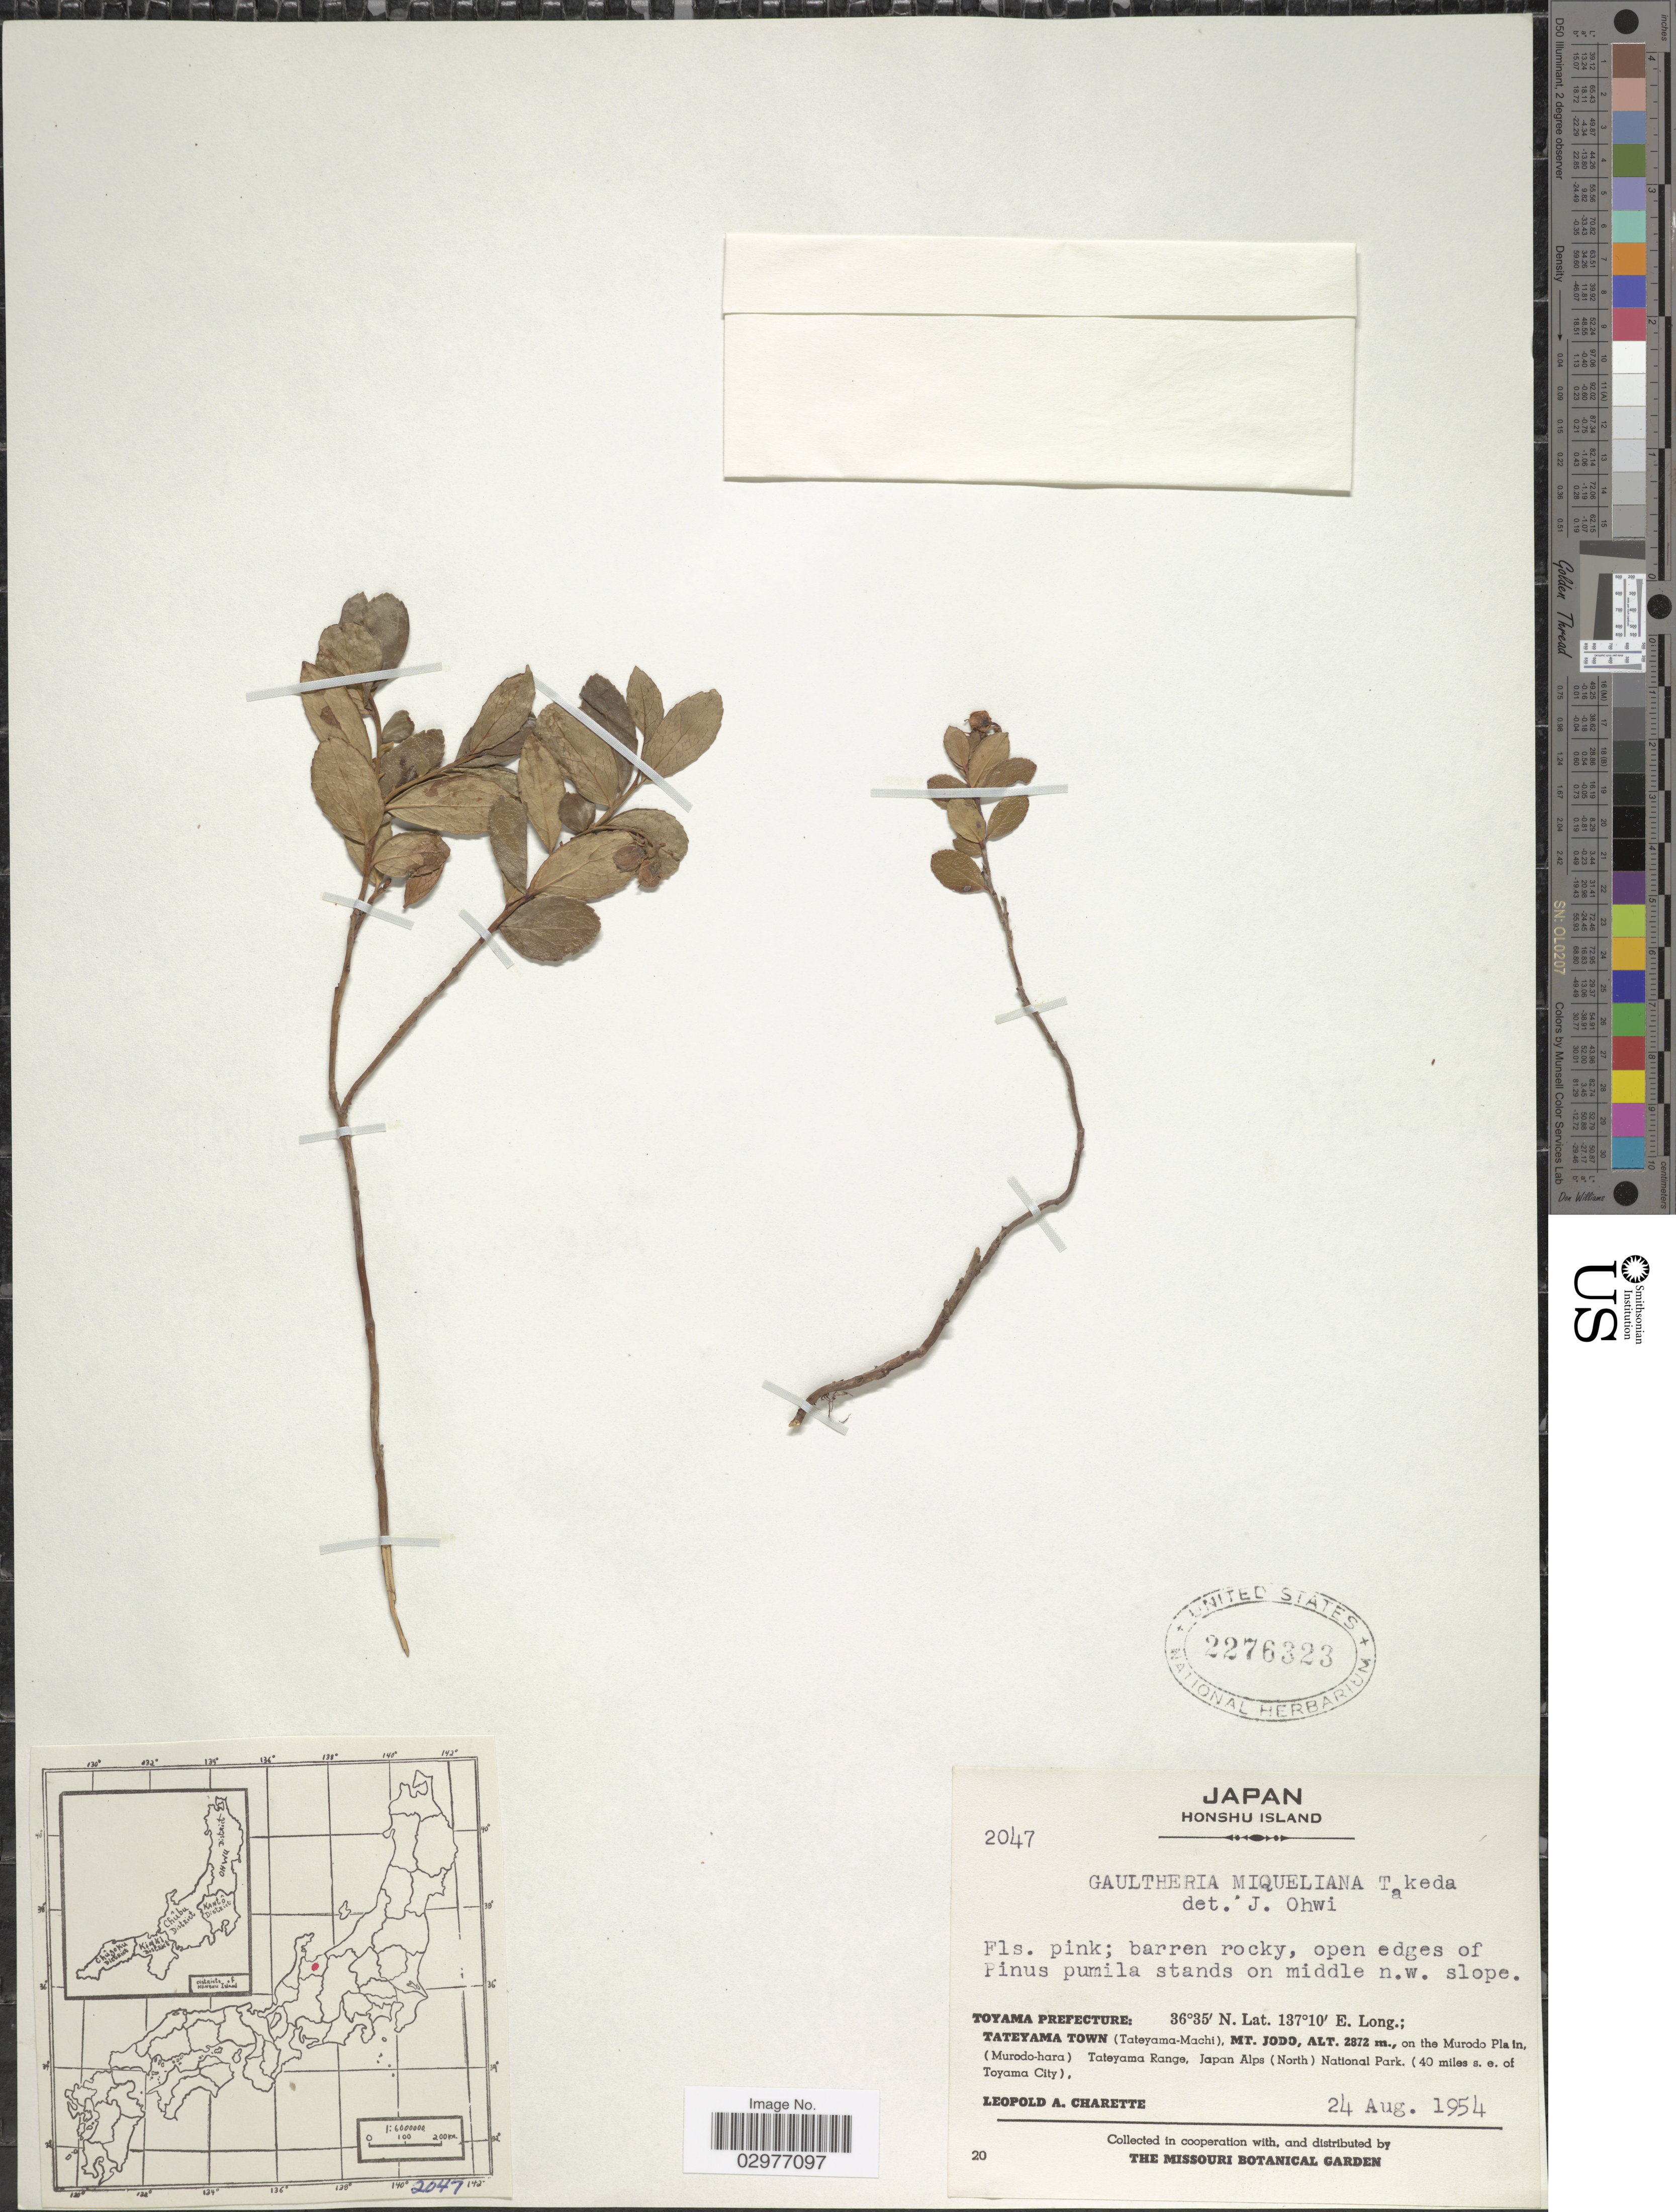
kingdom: Plantae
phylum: Tracheophyta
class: Magnoliopsida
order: Ericales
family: Ericaceae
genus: Gaultheria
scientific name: Gaultheria miqueliana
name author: Takeda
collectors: L. A. Charette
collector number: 2047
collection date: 1954-08-24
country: Japan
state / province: Toyama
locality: Honshu Island. Toyama Prefecture: Tateyama Town (Tateyama-Machi), Mt. Jodo, on the Murado Plain (Murado-hara) Tateyama Range, Japan Alps (North) National Park. (40 miles s.e. of Toyama City).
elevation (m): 2872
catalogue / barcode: US 2276323